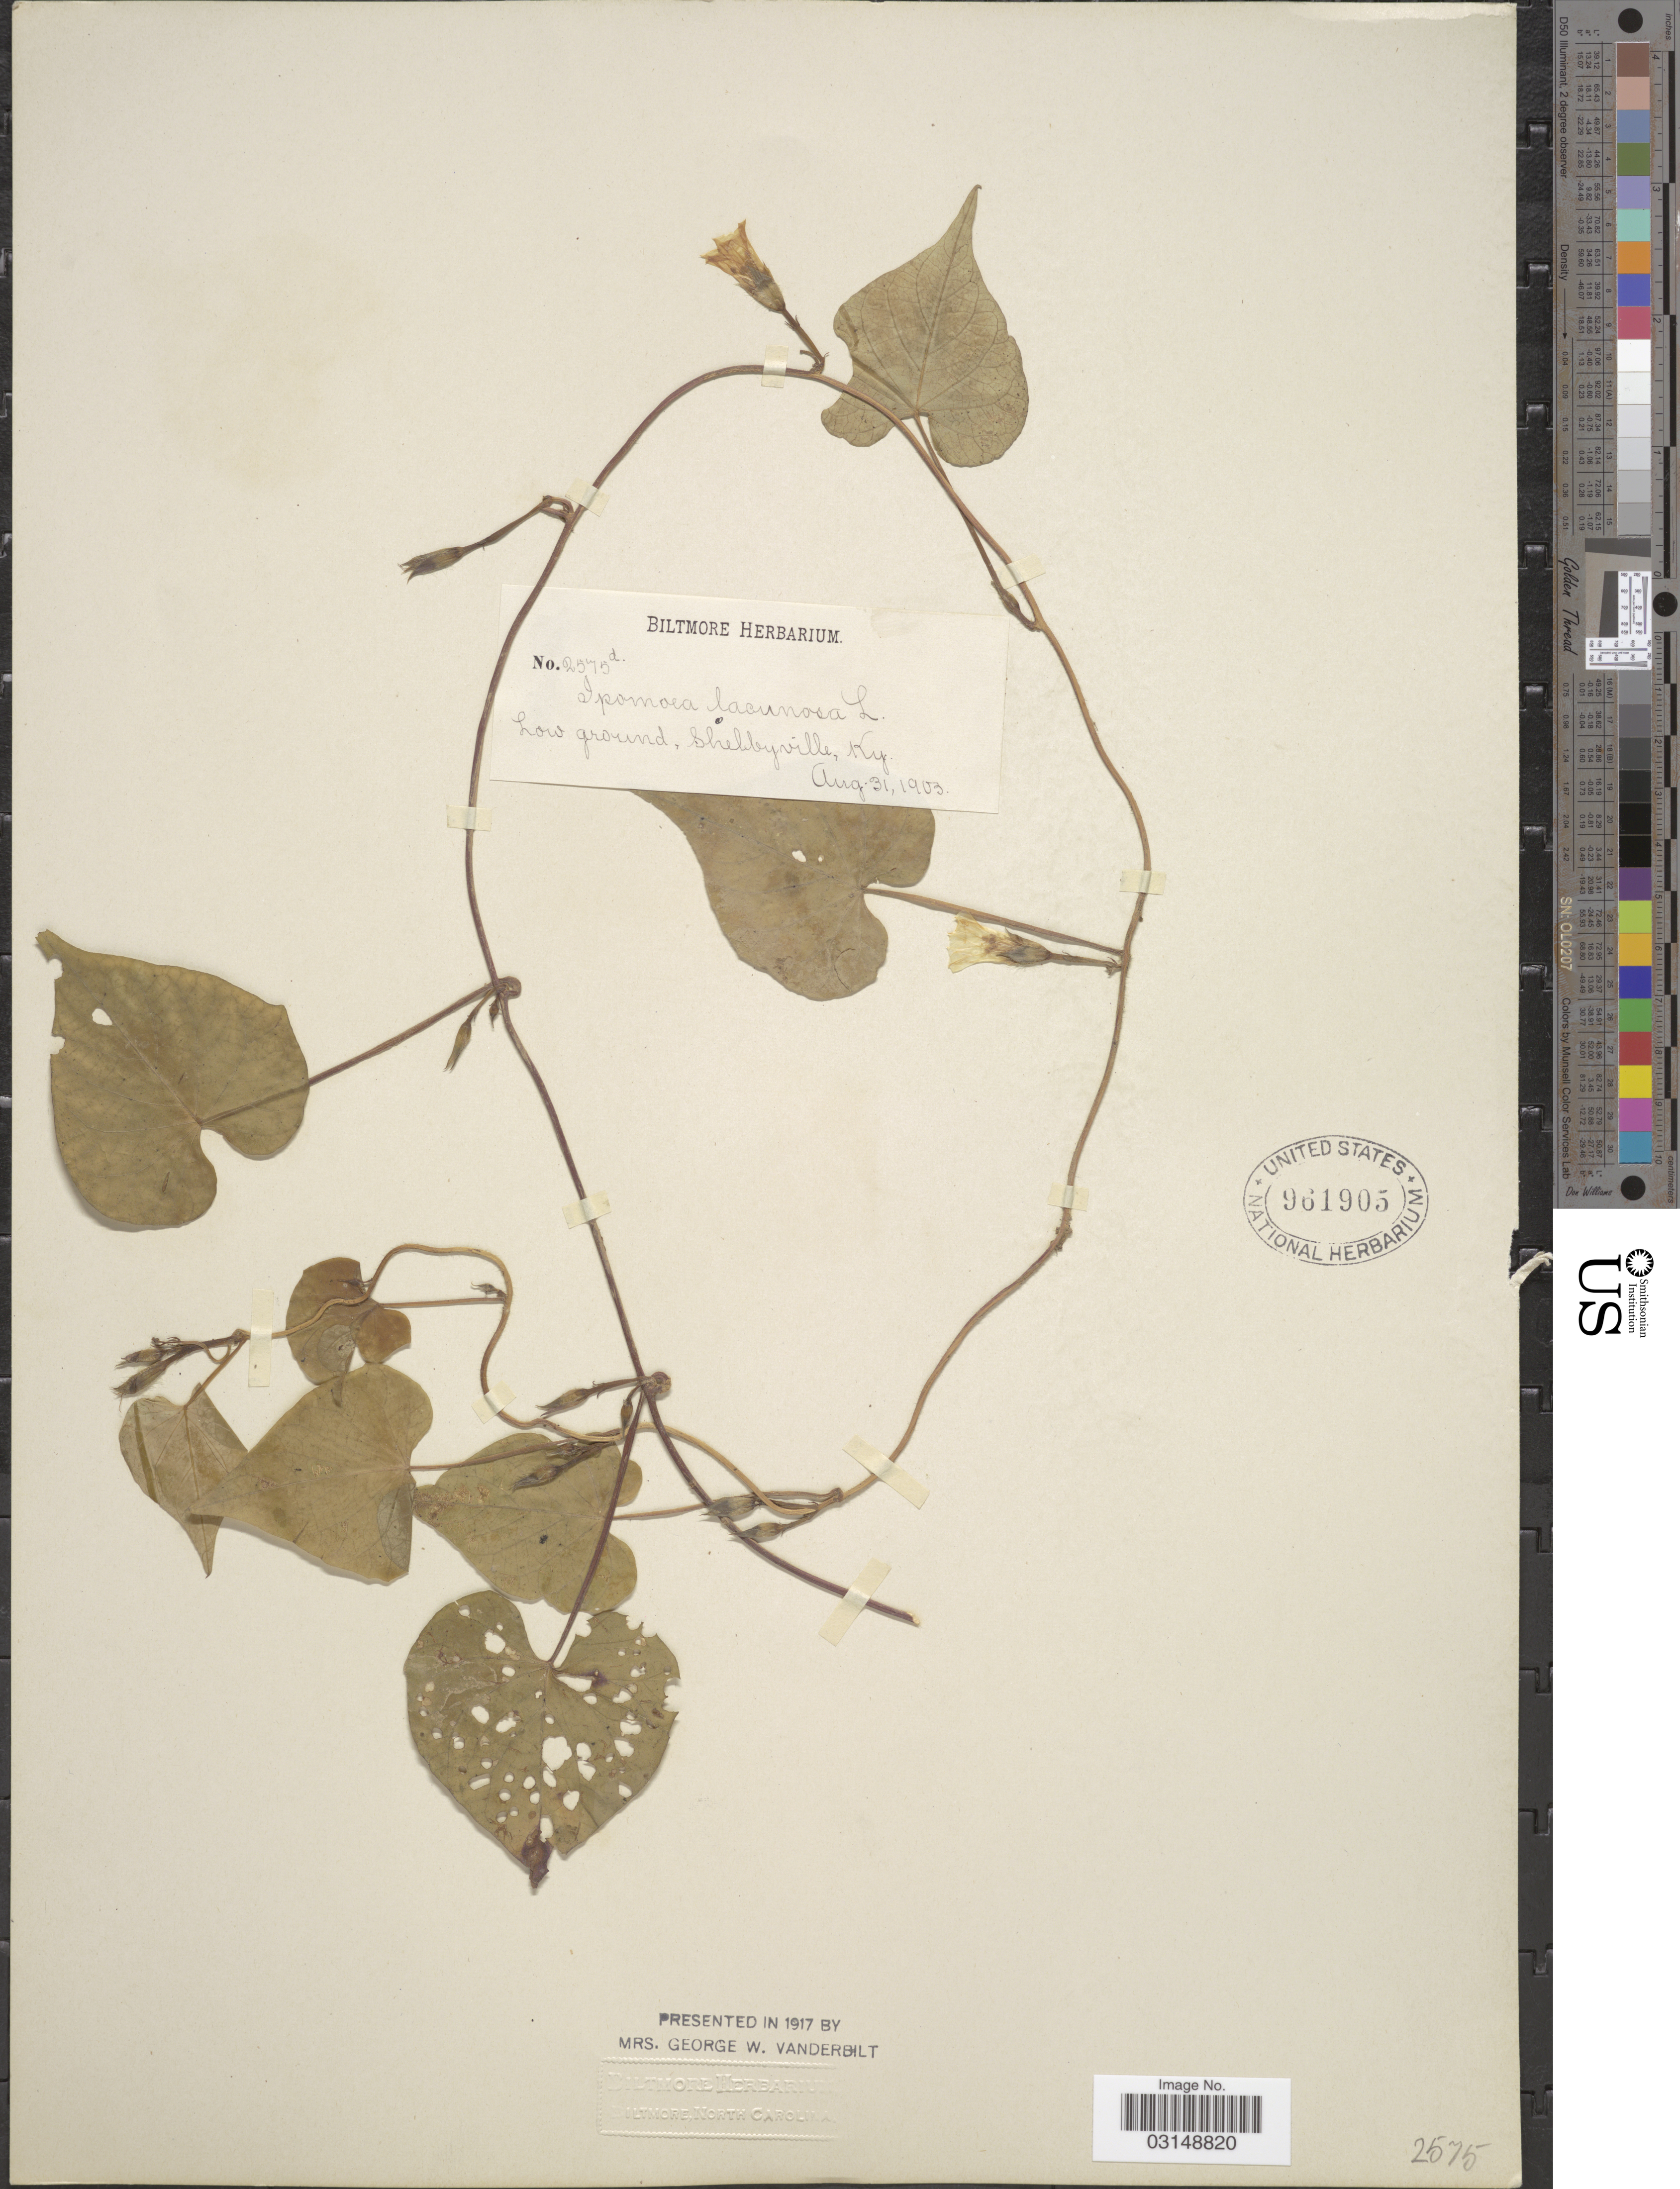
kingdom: Plantae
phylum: Tracheophyta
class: Magnoliopsida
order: Solanales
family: Convolvulaceae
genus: Ipomoea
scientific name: Ipomoea lacunosa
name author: L.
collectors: ex herb. Biltmore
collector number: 2575d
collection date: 1903-08-31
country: United States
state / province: Kentucky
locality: Low ground, Shelbyville.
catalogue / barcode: US 961905